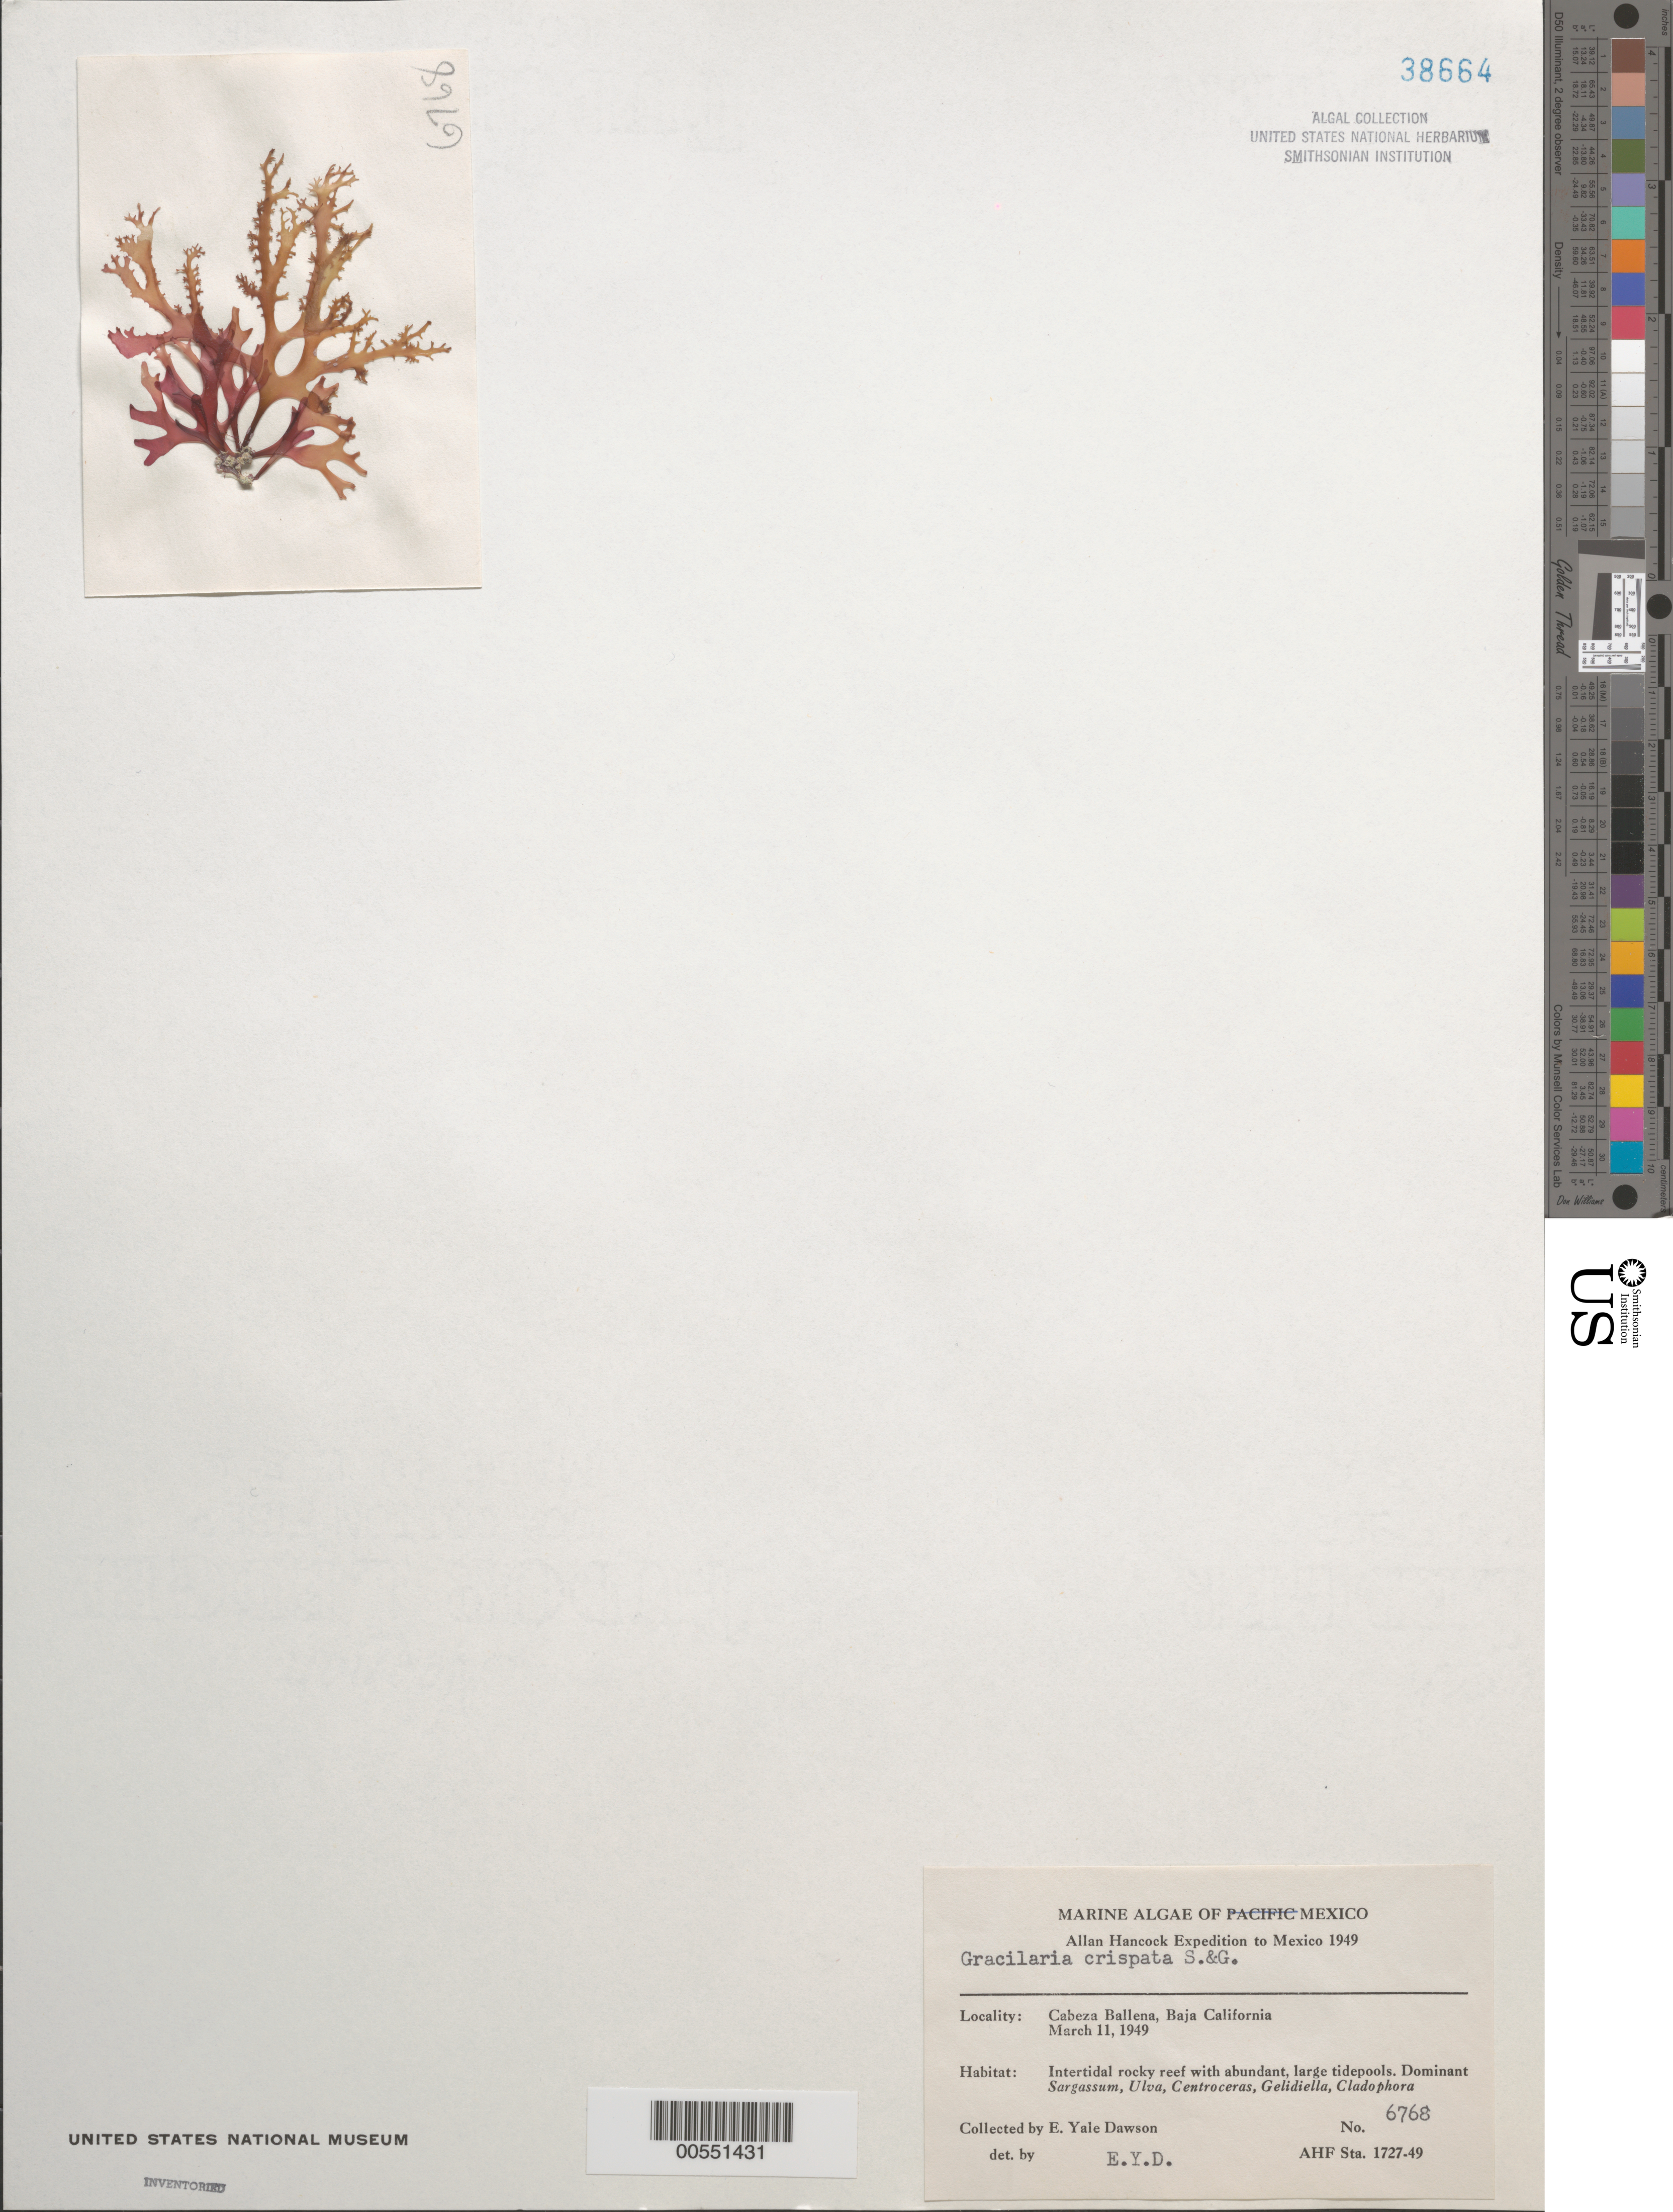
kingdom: Plantae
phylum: Rhodophyta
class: Florideophyceae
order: Gracilariales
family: Gracilariaceae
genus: Gracilaria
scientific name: Gracilaria crispata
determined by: Dawson, E. Y.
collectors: E. Y. Dawson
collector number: EYD 6768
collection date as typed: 11 Mar 1949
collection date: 1949-03-11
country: Mexico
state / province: Baja California Sur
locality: Cabeza Ballena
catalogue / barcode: US 38664